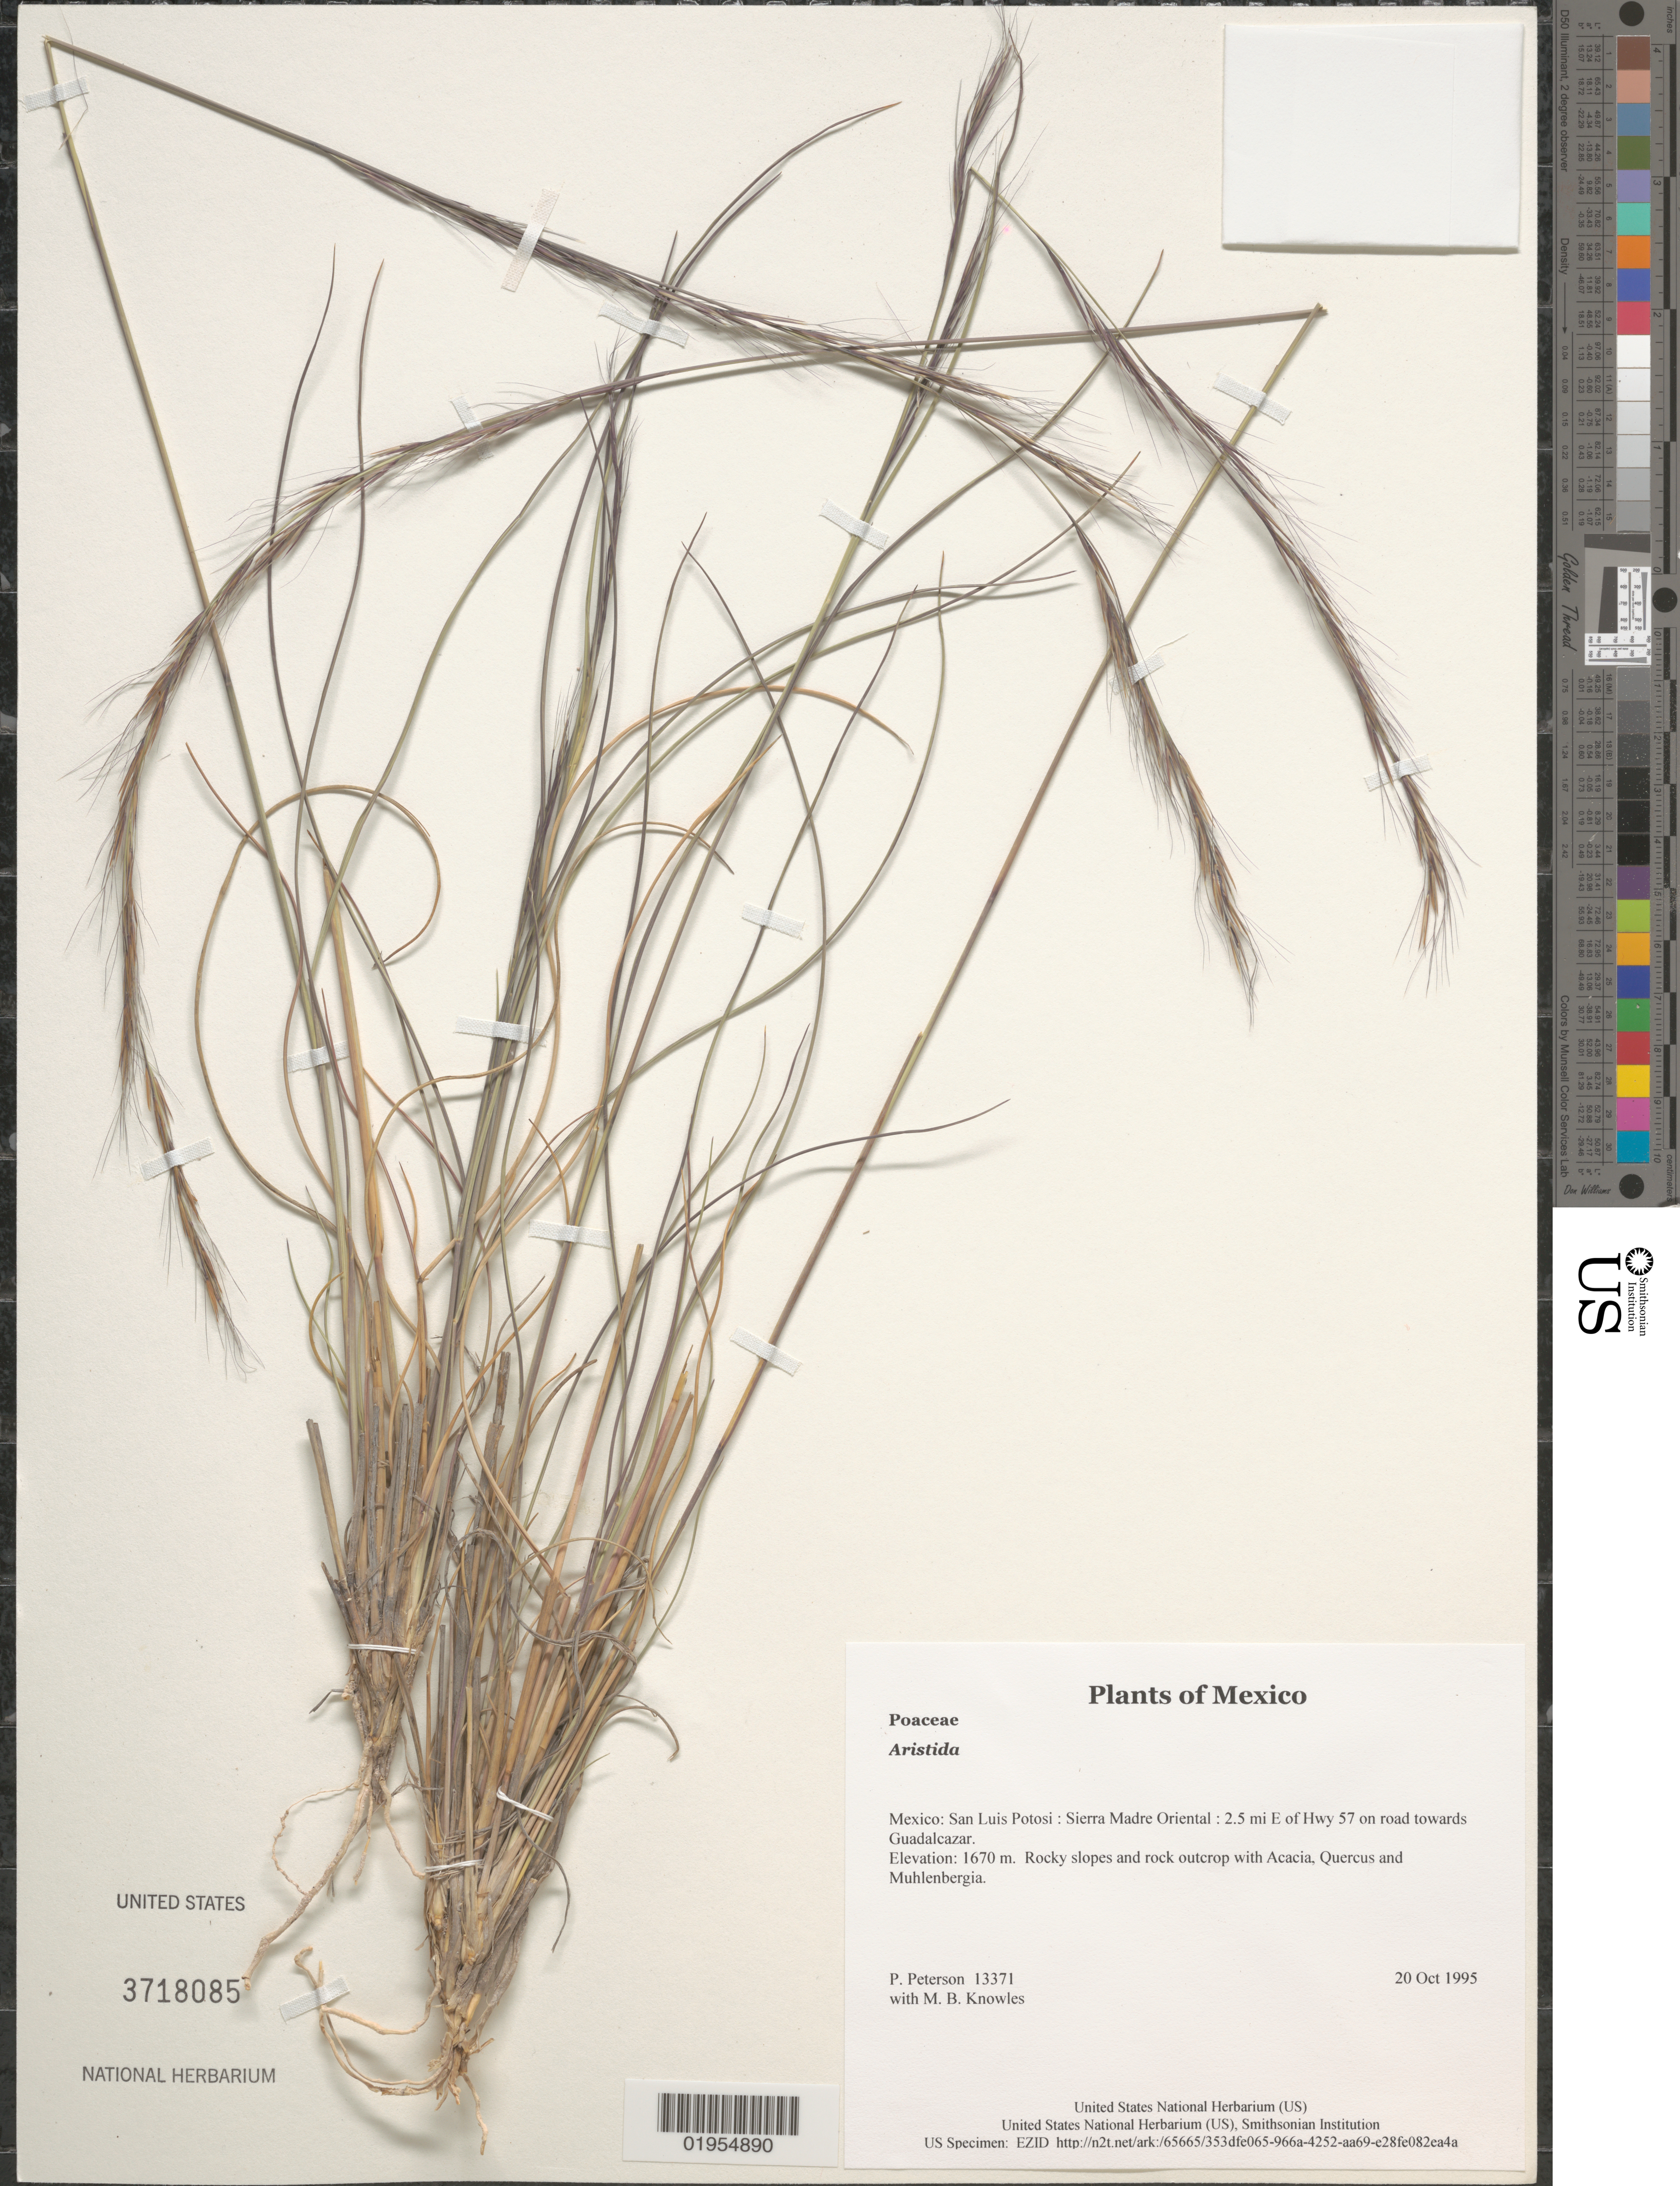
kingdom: Plantae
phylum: Tracheophyta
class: Liliopsida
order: Poales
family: Poaceae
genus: Aristida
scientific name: Aristida sp.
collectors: P. M. Peterson & M. B. Knowles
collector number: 13371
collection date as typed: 20 Oct 1995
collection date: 1995-10-20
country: Mexico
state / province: San Luis Potosi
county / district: Sierra Madre Oriental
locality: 2.5 mi E of Hwy 57 on road towards Guadalcazar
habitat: Rocky slopes and rock outcrop with Acacia, Quercus and Muhlenbergia.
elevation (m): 1670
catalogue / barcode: US 3718085